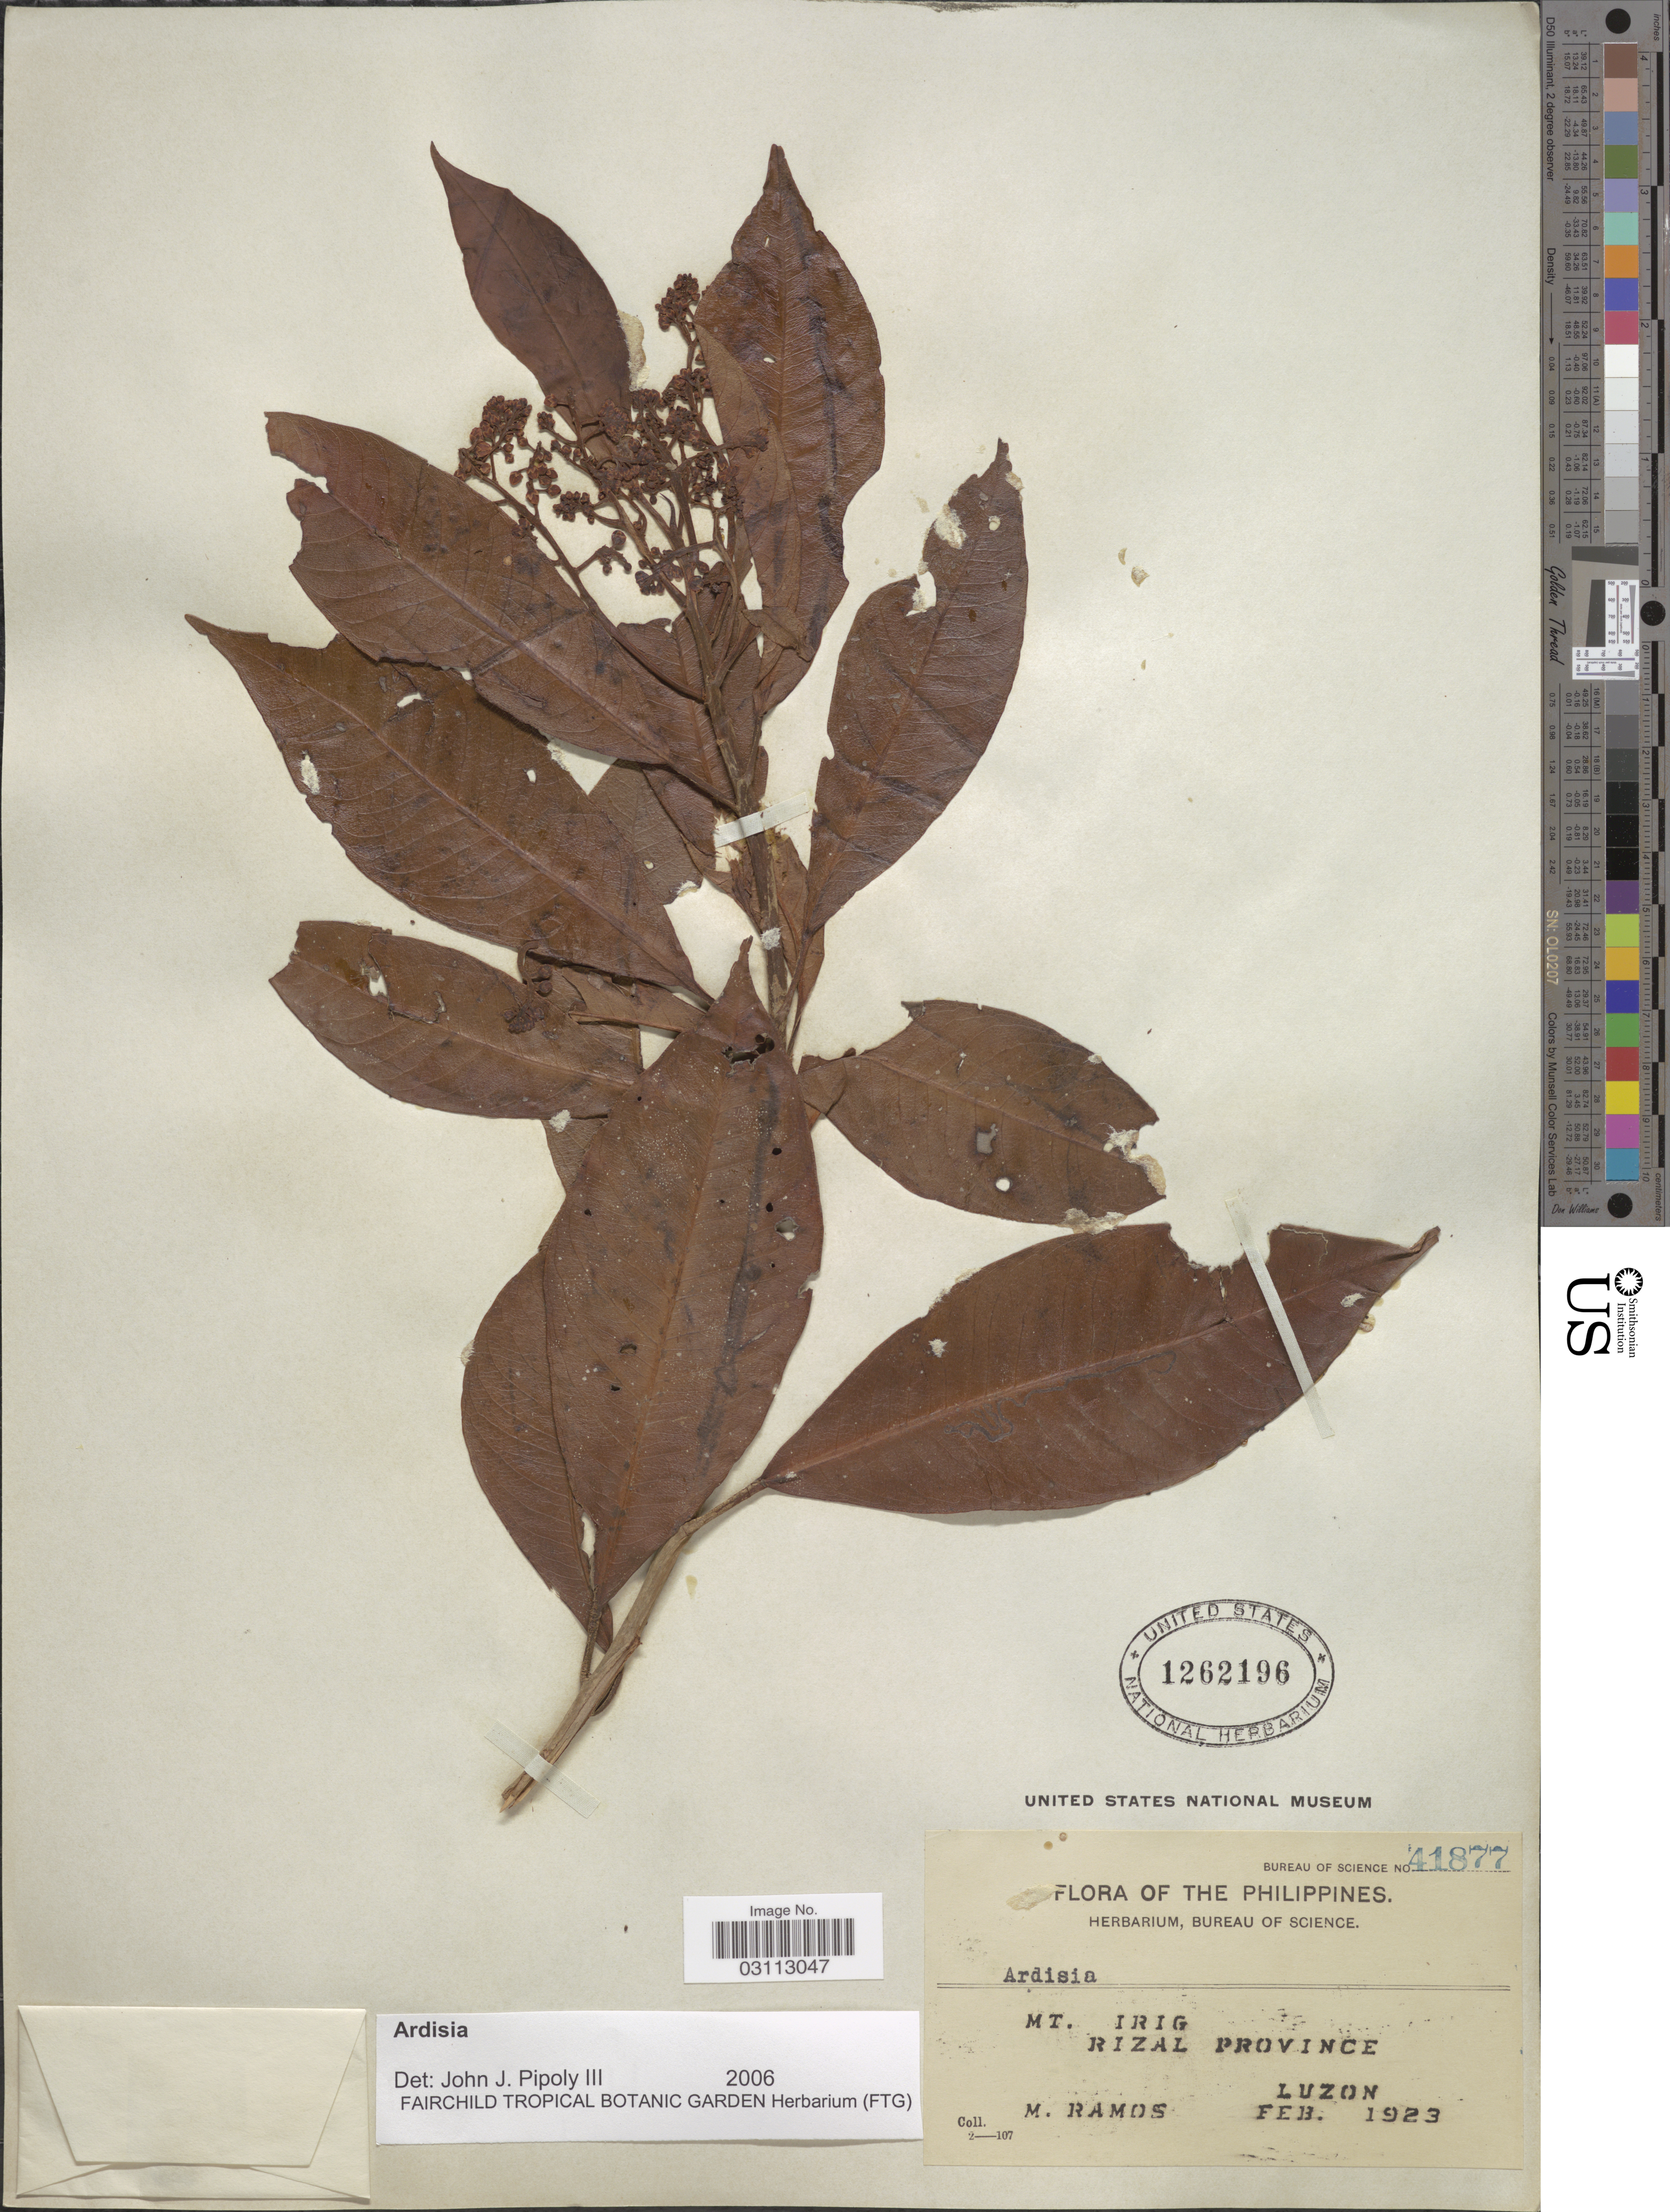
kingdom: Plantae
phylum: Tracheophyta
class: Magnoliopsida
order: Ericales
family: Primulaceae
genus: Ardisia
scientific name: Ardisia sp.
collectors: M. Ramos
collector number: Bureau of Science 41877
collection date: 1923-02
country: Philippines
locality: Mt. Irig. Rizal Province. Luzon.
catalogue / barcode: US 1262196